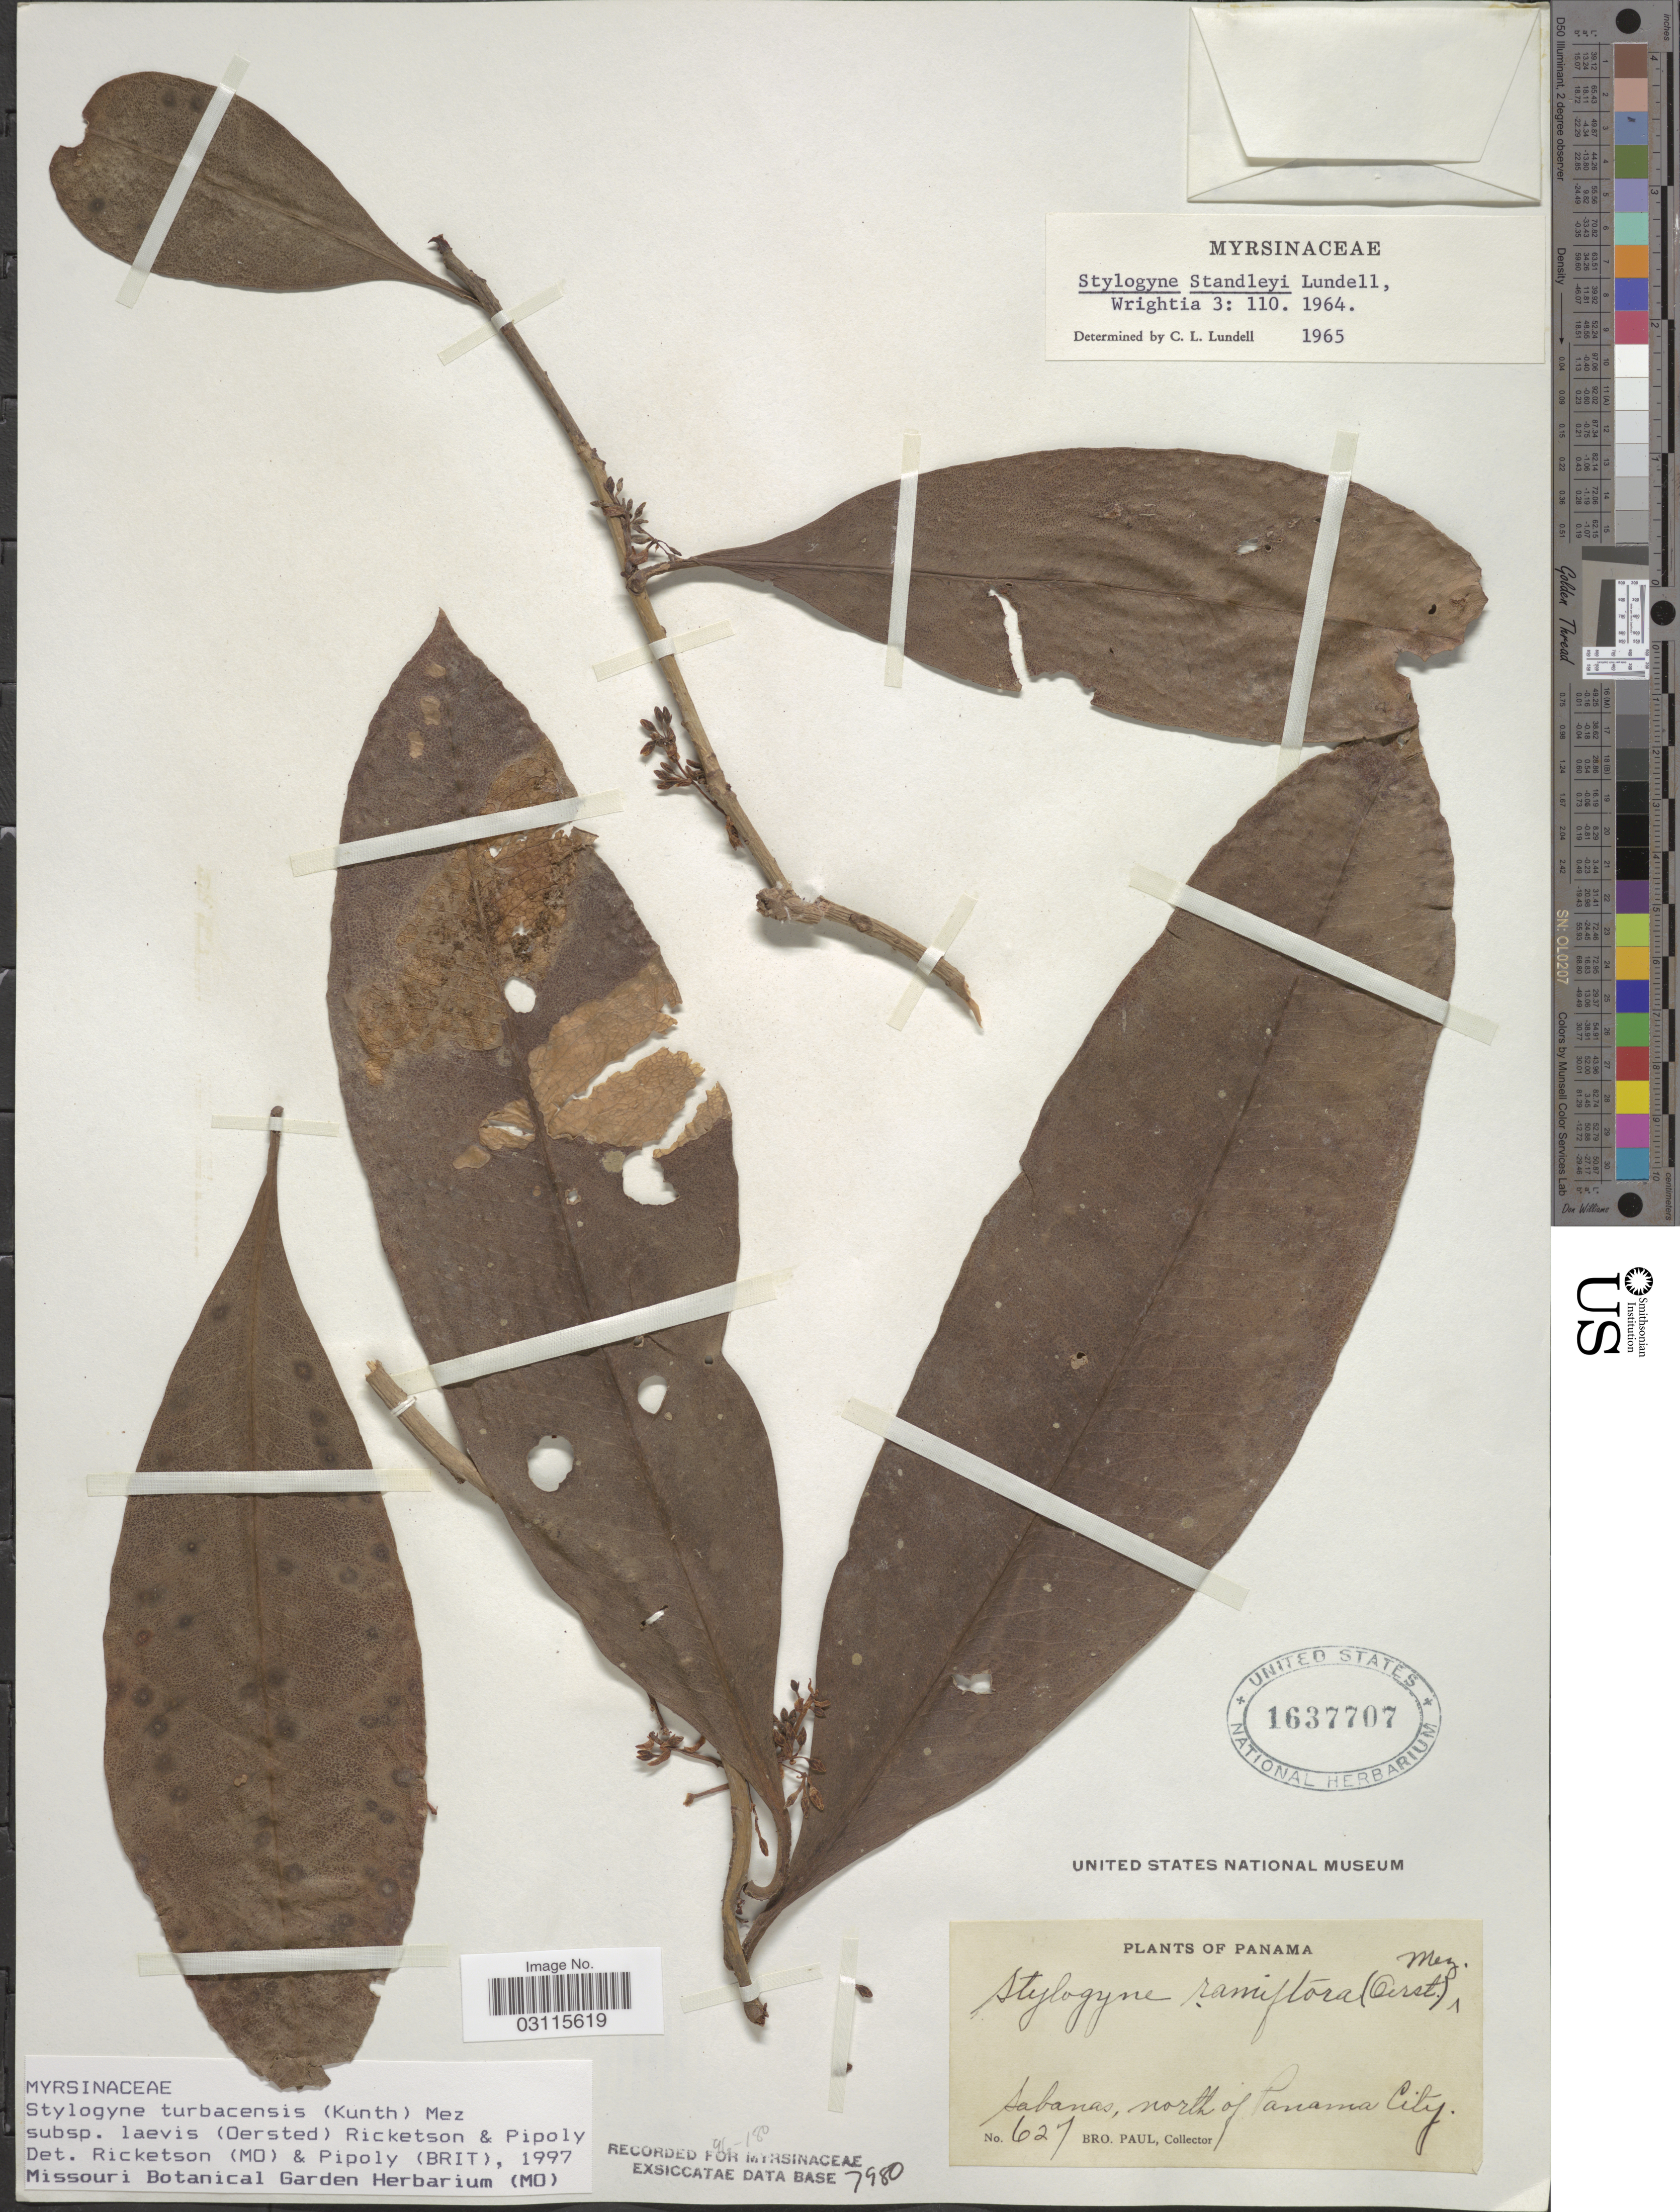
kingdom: Plantae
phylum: Tracheophyta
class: Magnoliopsida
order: Ericales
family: Primulaceae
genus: Stylogyne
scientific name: Stylogyne turbacensis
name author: (Kunth) Mez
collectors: B. Paul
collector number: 627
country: Panama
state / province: Panamá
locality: Sabanas, north of Panama City.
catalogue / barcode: US 1637707